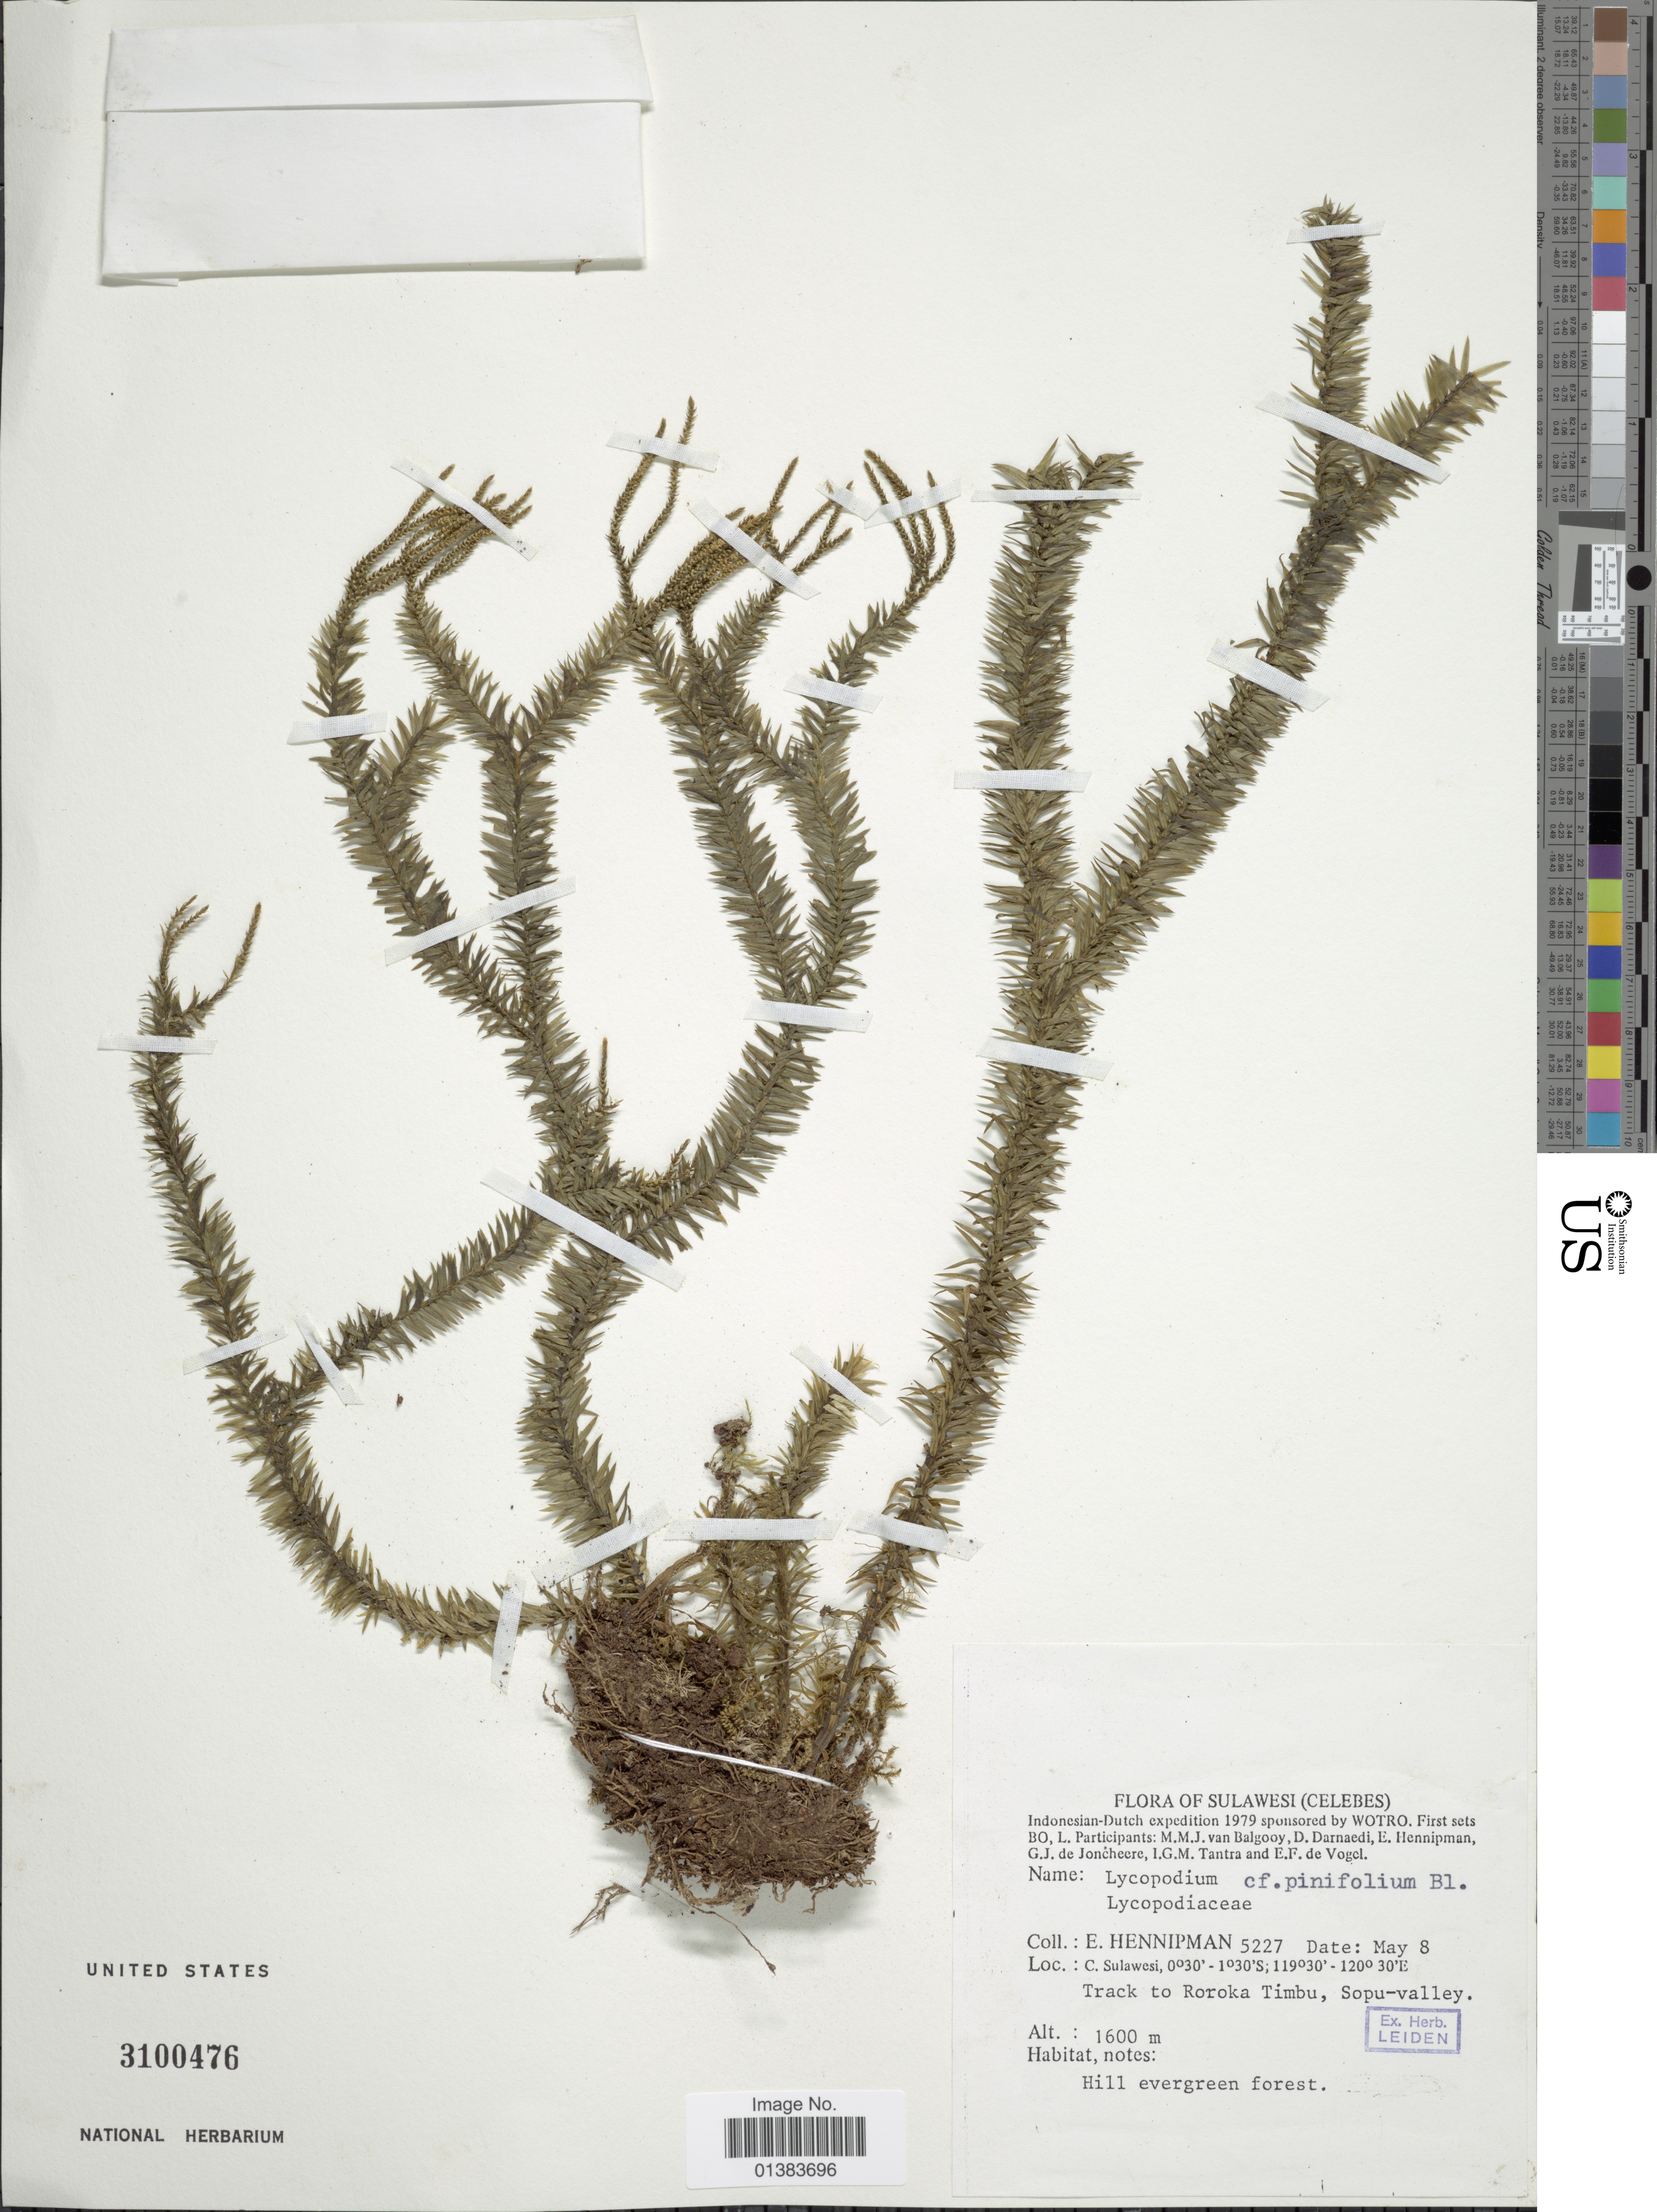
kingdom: Plantae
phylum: Tracheophyta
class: Lycopodiopsida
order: Lycopodiales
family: Lycopodiaceae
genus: Phlegmariurus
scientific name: Phlegmariurus horizontalis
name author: (Nessel) A. R. Field & Bostock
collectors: E. Hennipman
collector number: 5227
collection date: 1979-05-08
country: Indonesia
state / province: Sulawesi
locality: (Celebes), C. Sulawesi, Track to Roroka Timbu, Sopu-valley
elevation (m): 1600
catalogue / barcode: US 3100476